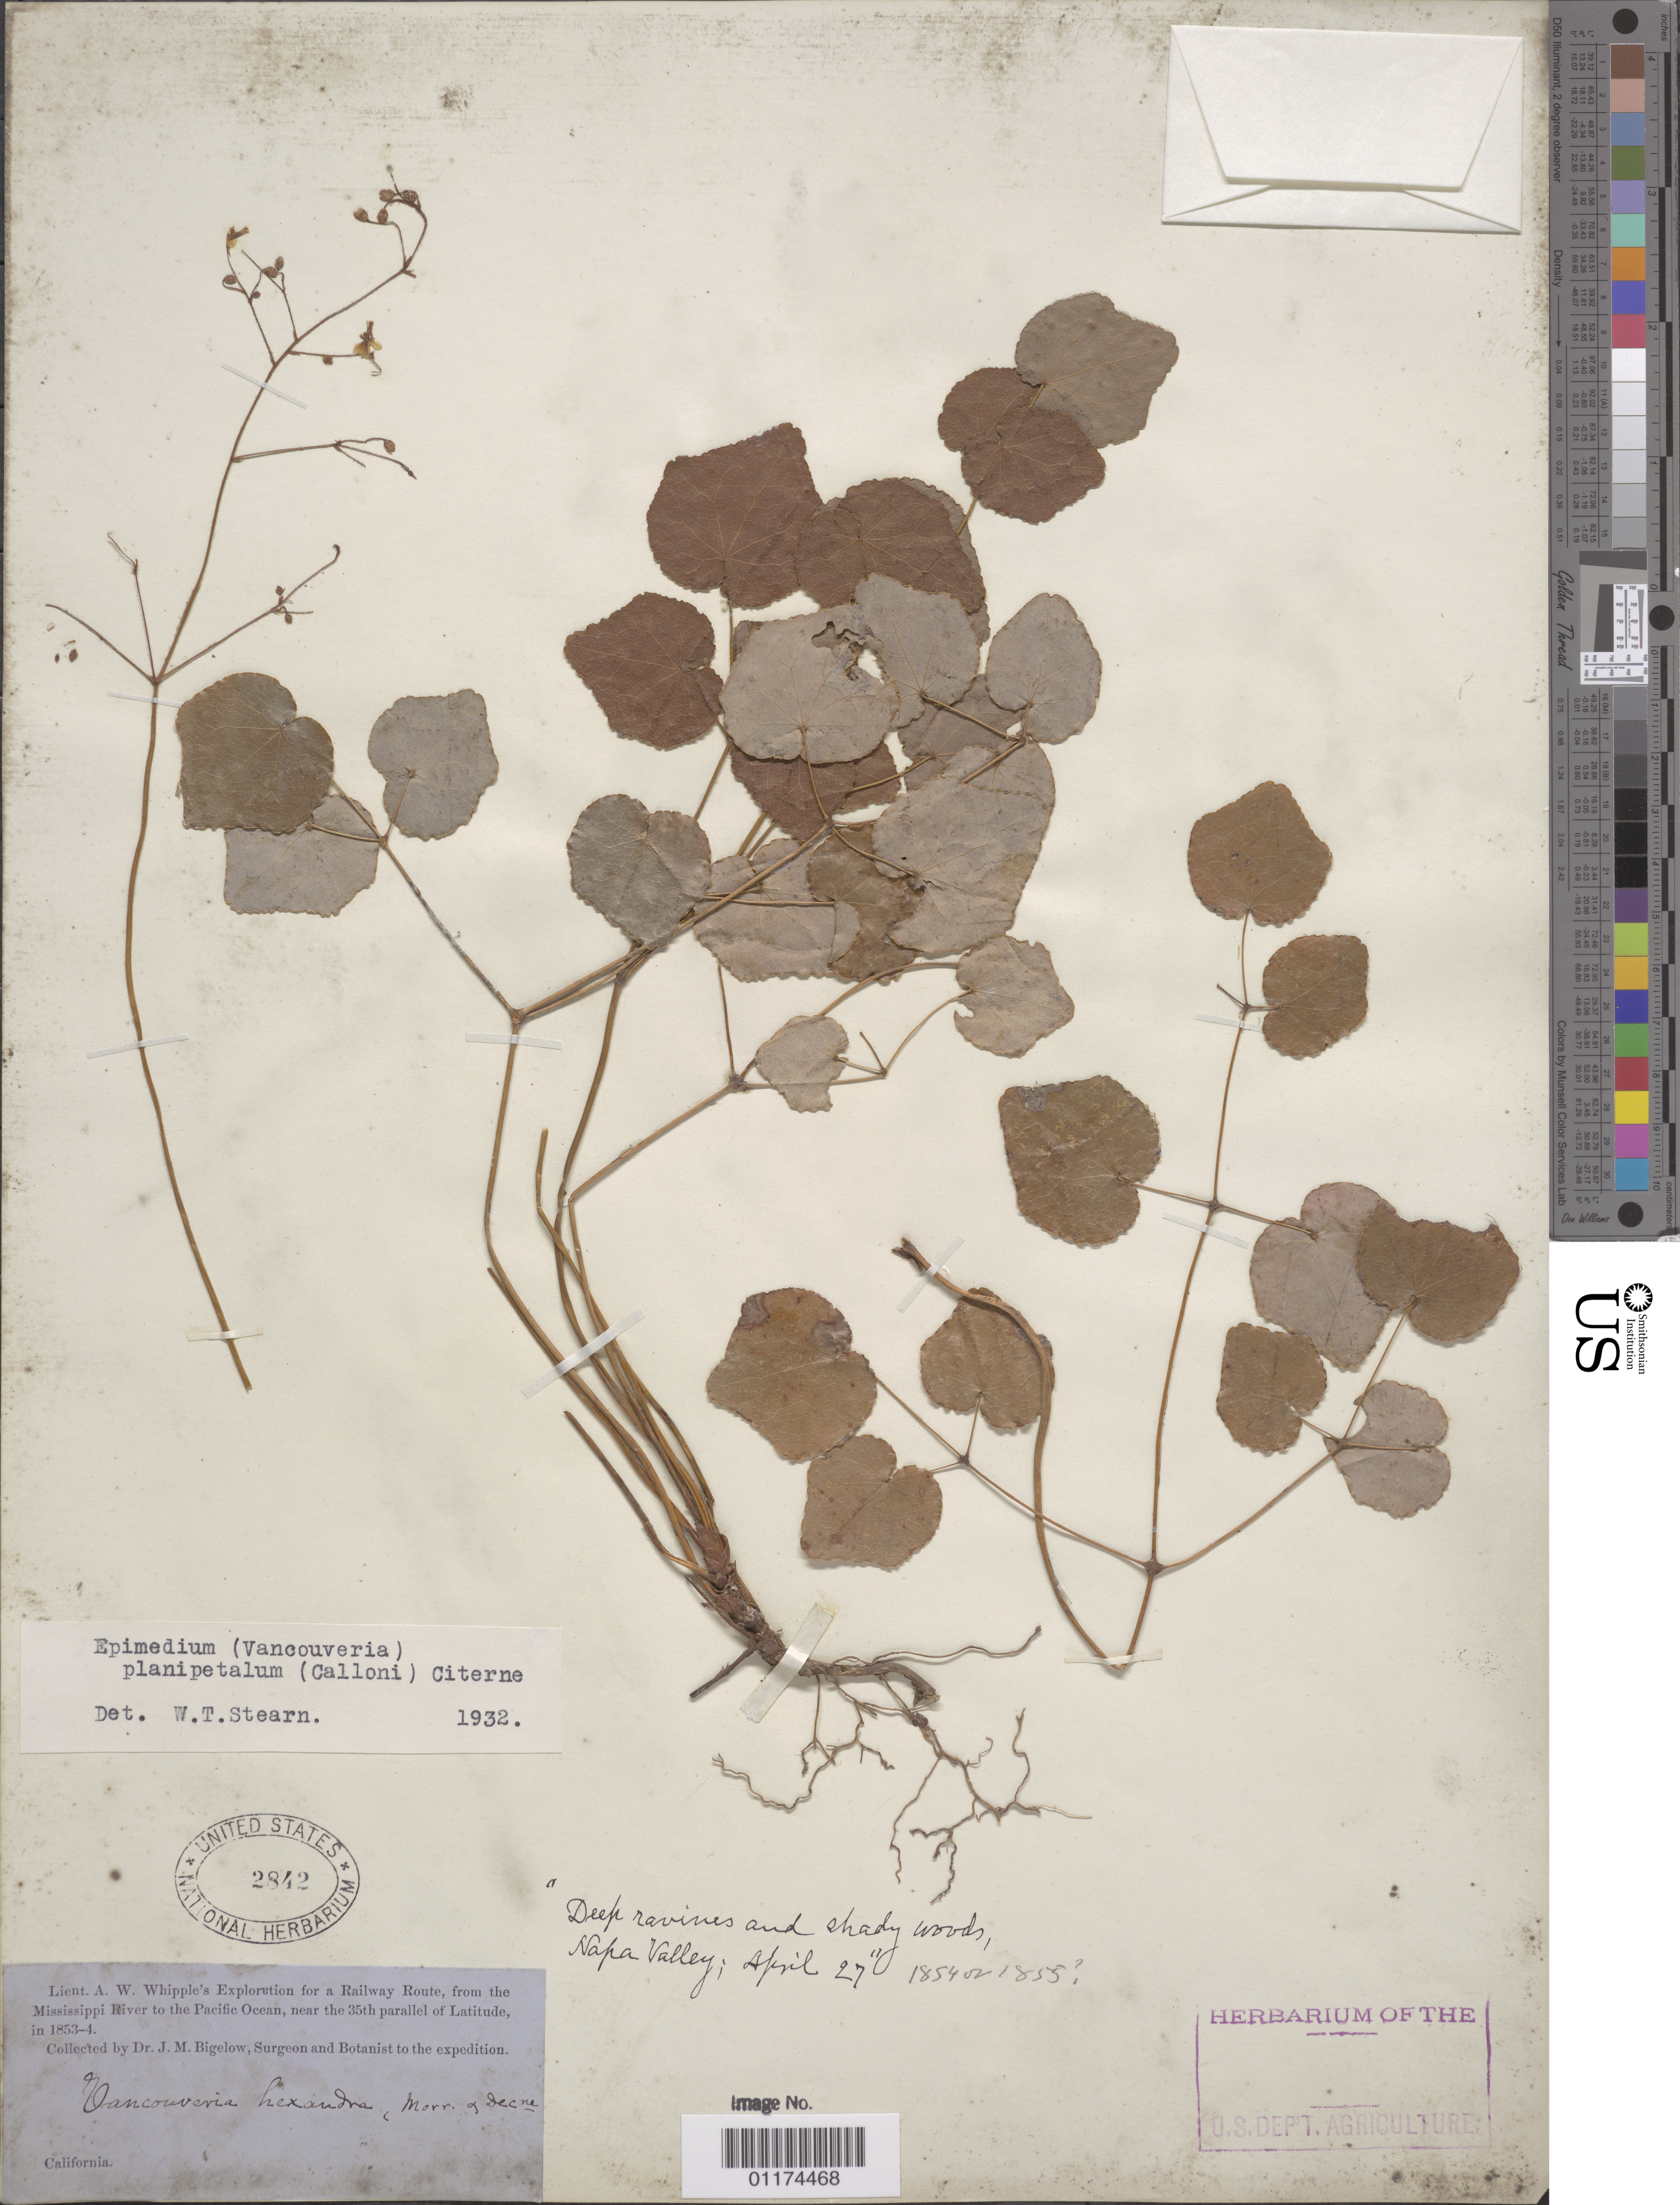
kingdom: Plantae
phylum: Tracheophyta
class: Magnoliopsida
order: Ranunculales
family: Berberidaceae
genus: Vancouveria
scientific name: Vancouveria planipetala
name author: Calloni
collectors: J. M. Bigelow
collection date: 1853/1854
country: United States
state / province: California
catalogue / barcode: US 2842